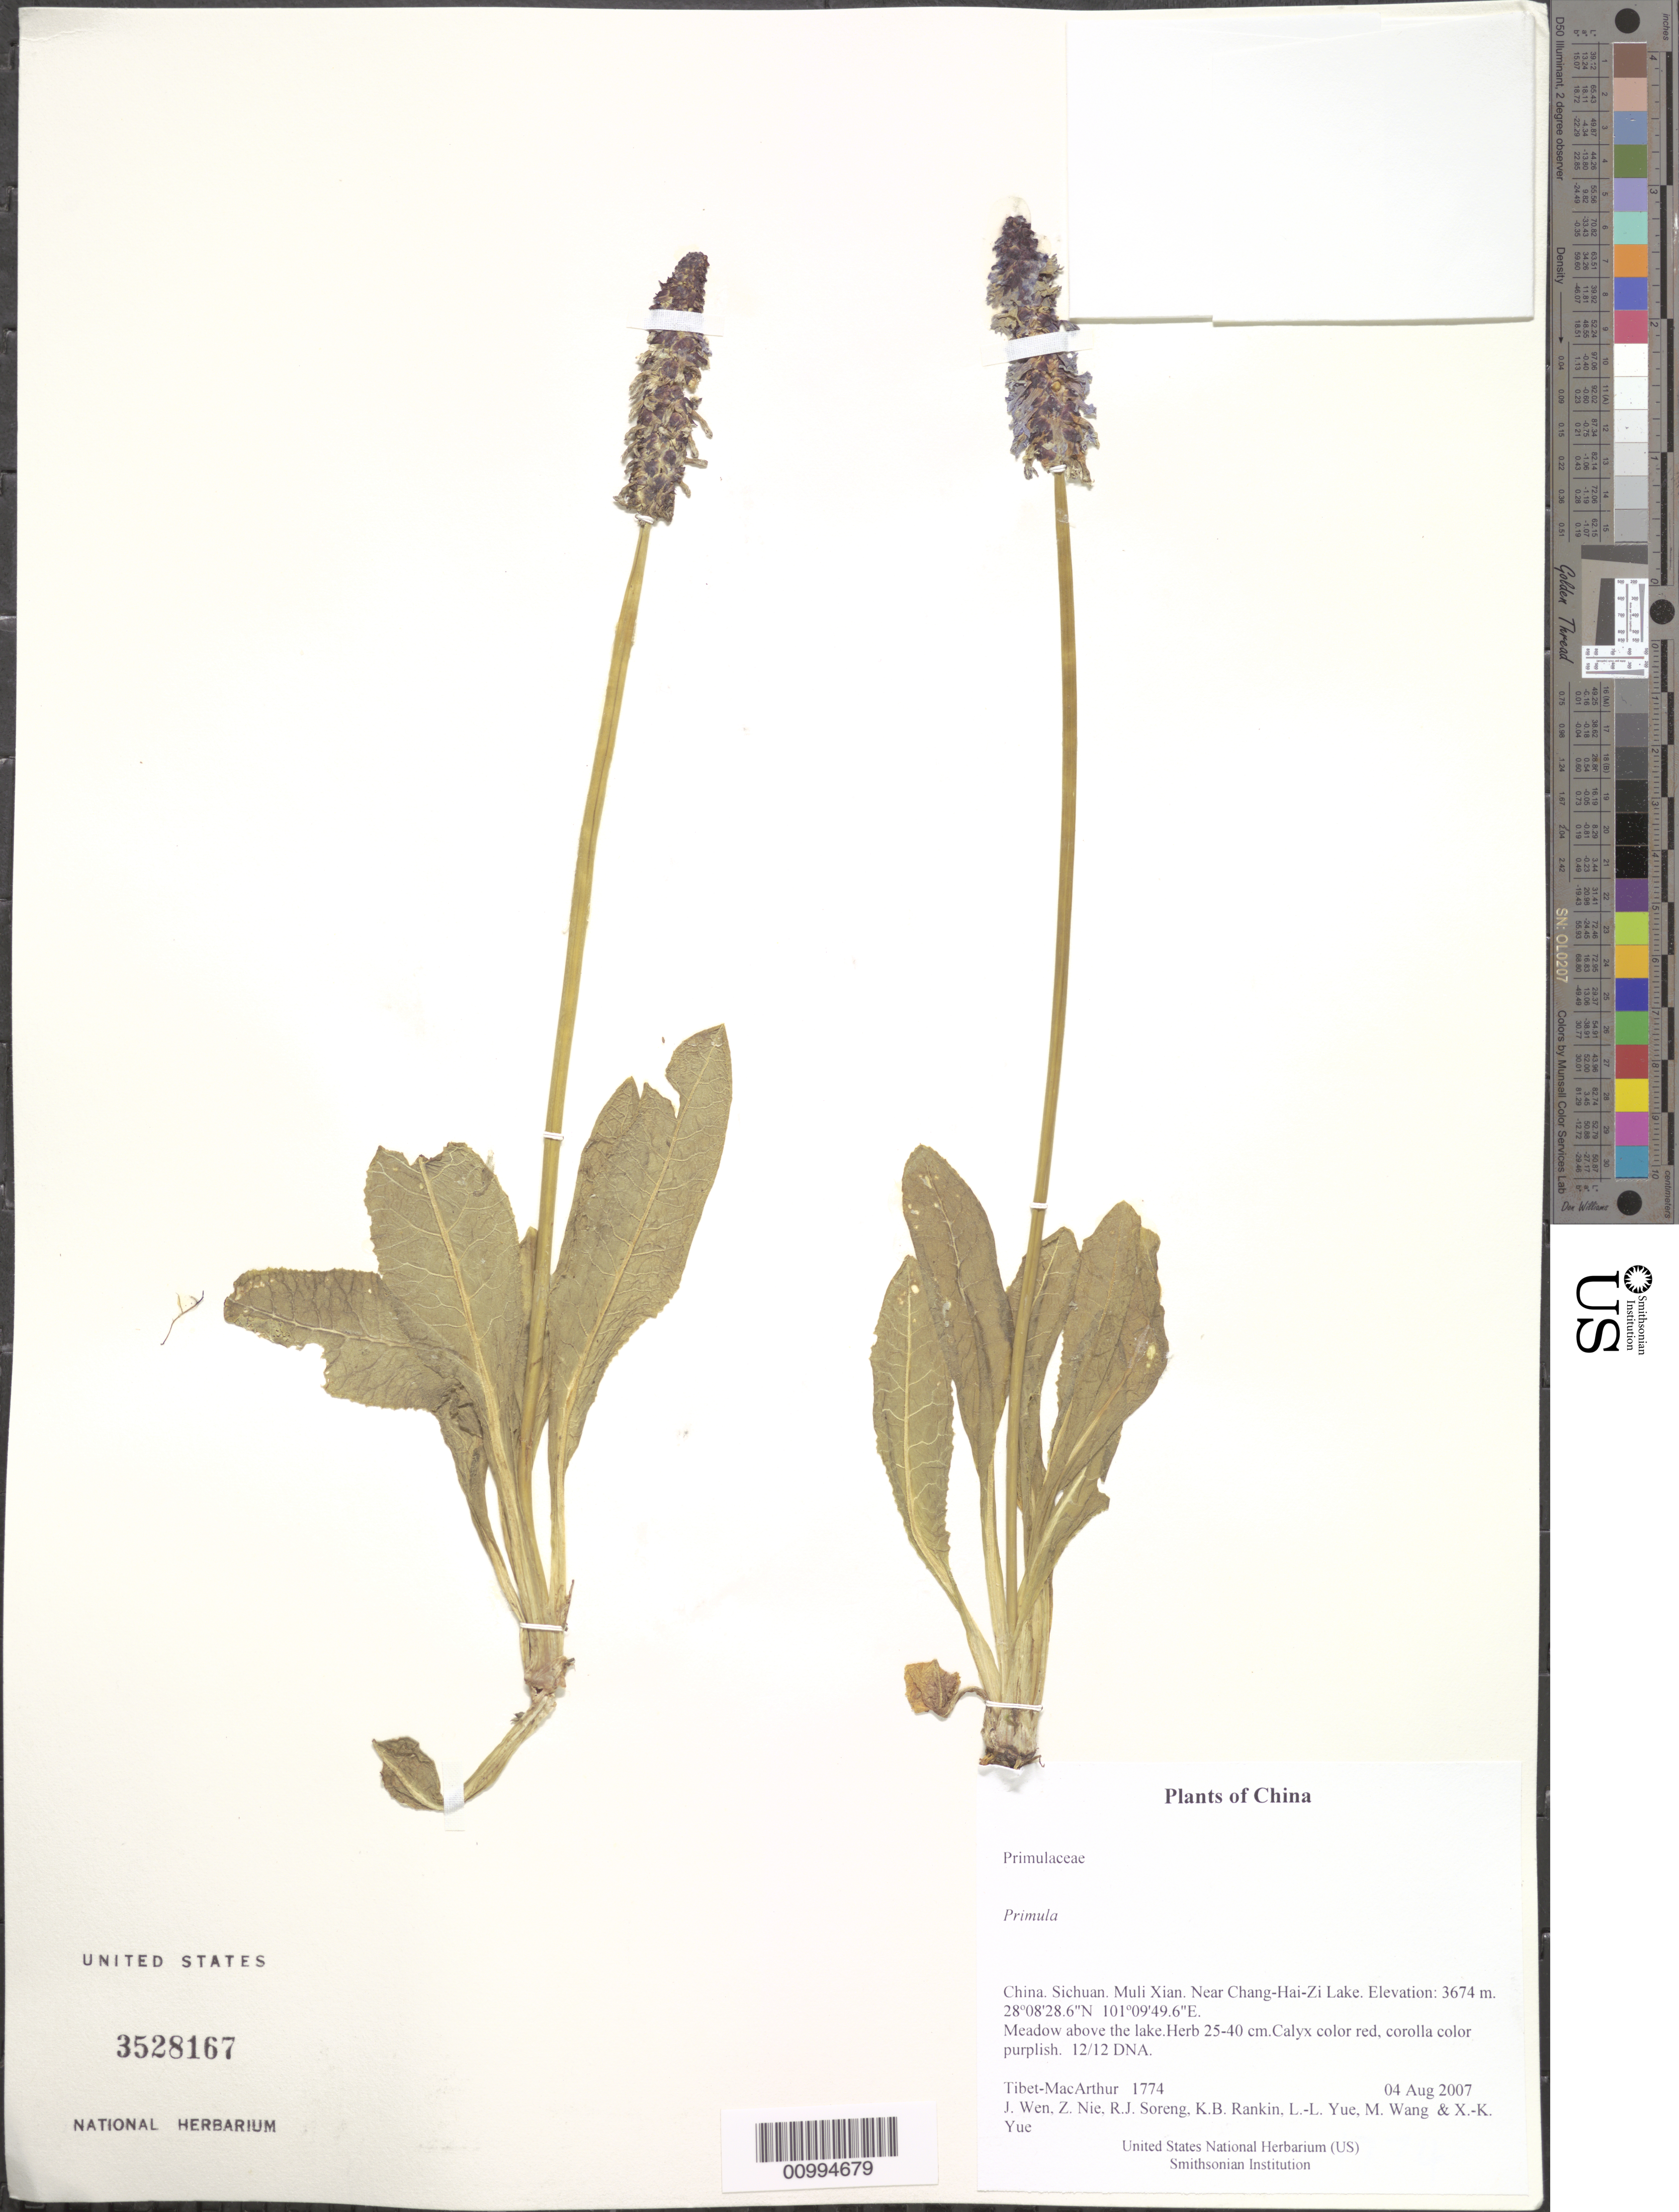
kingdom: Plantae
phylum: Tracheophyta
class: Magnoliopsida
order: Ericales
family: Primulaceae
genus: Primula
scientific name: Primula sp.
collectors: Tibet-MacArthur, J. Wen, Z. Nie, R. J. Soreng, K. Rankin, L. Yue, M. Wang & X. Yue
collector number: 1774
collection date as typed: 04 Aug 2007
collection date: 2007-08-04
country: China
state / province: Sichuan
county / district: Muli Xian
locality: Near Chang-Hai-Zi Lake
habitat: Meadow above the lake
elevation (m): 3674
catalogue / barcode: US 3528167